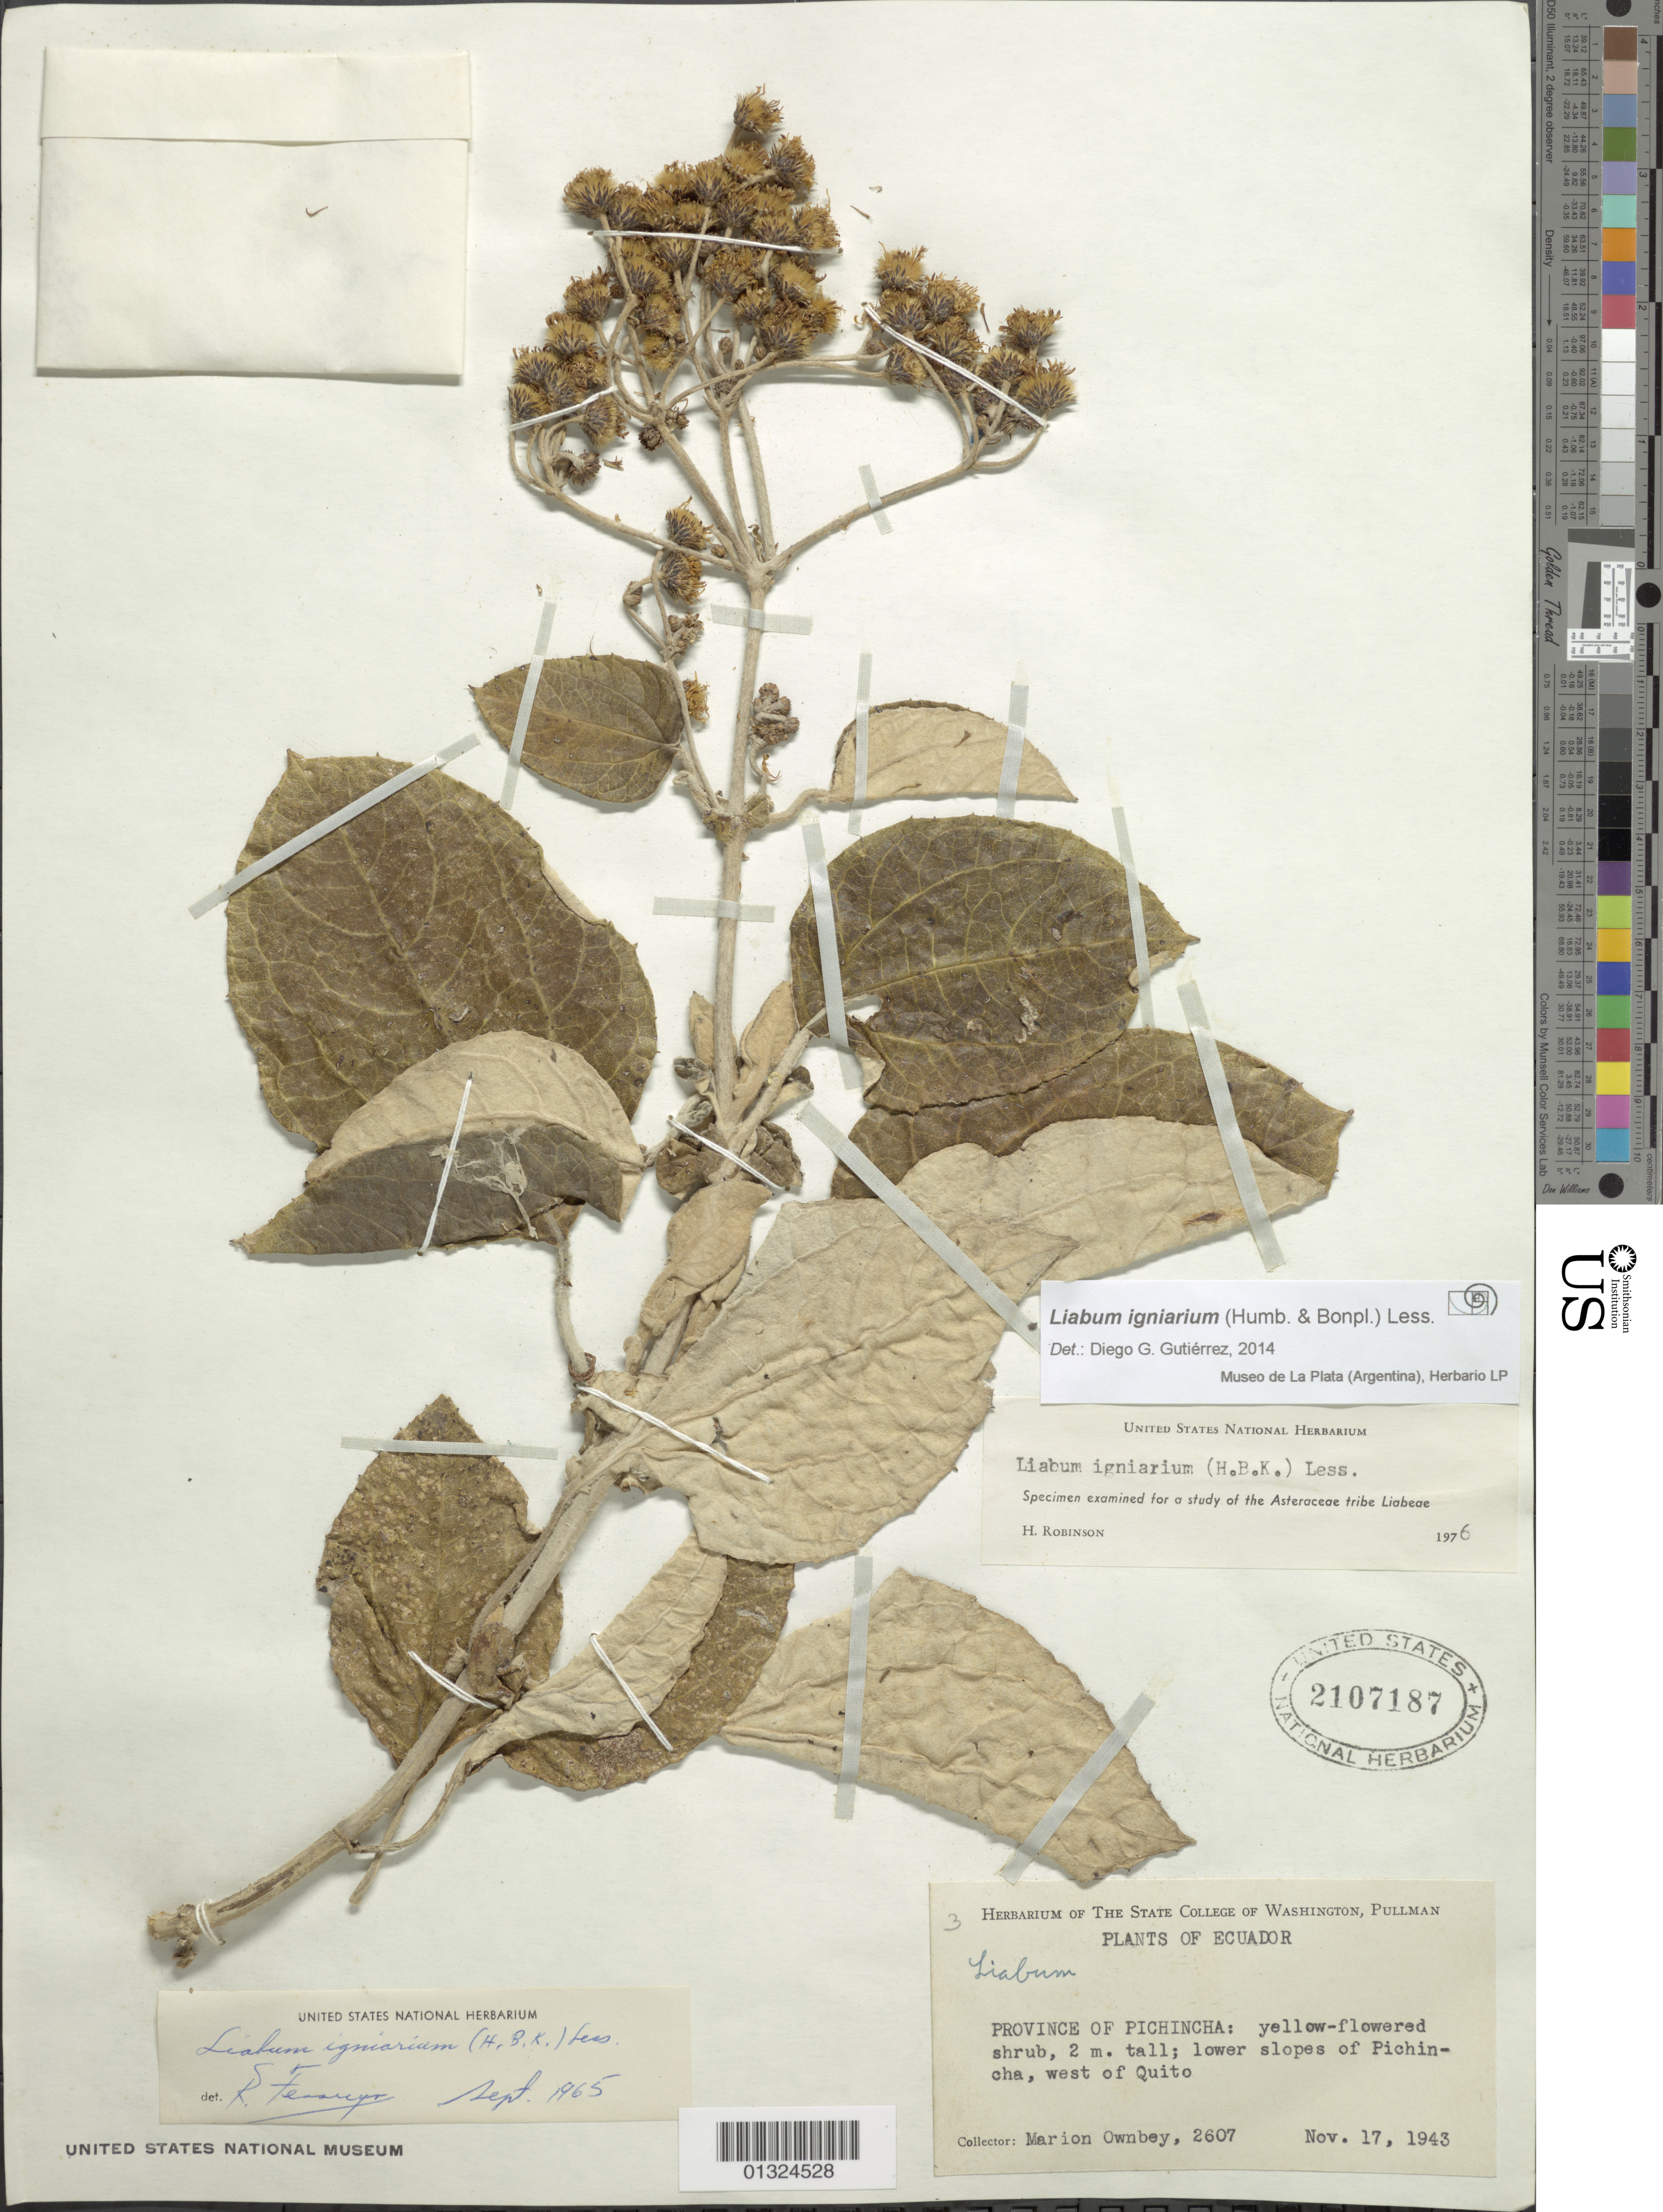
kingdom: Plantae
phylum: Tracheophyta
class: Magnoliopsida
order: Asterales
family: Asteraceae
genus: Liabum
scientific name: Liabum igniarium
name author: Less.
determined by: Gutierrez, D. G.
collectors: F. M. Ownbey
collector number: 2607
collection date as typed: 17 Nov 1943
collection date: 1943-11-17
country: Ecuador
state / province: Pichincha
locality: Pichincha, W of Quito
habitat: Lower slopes of Pichincha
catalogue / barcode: US 2107187